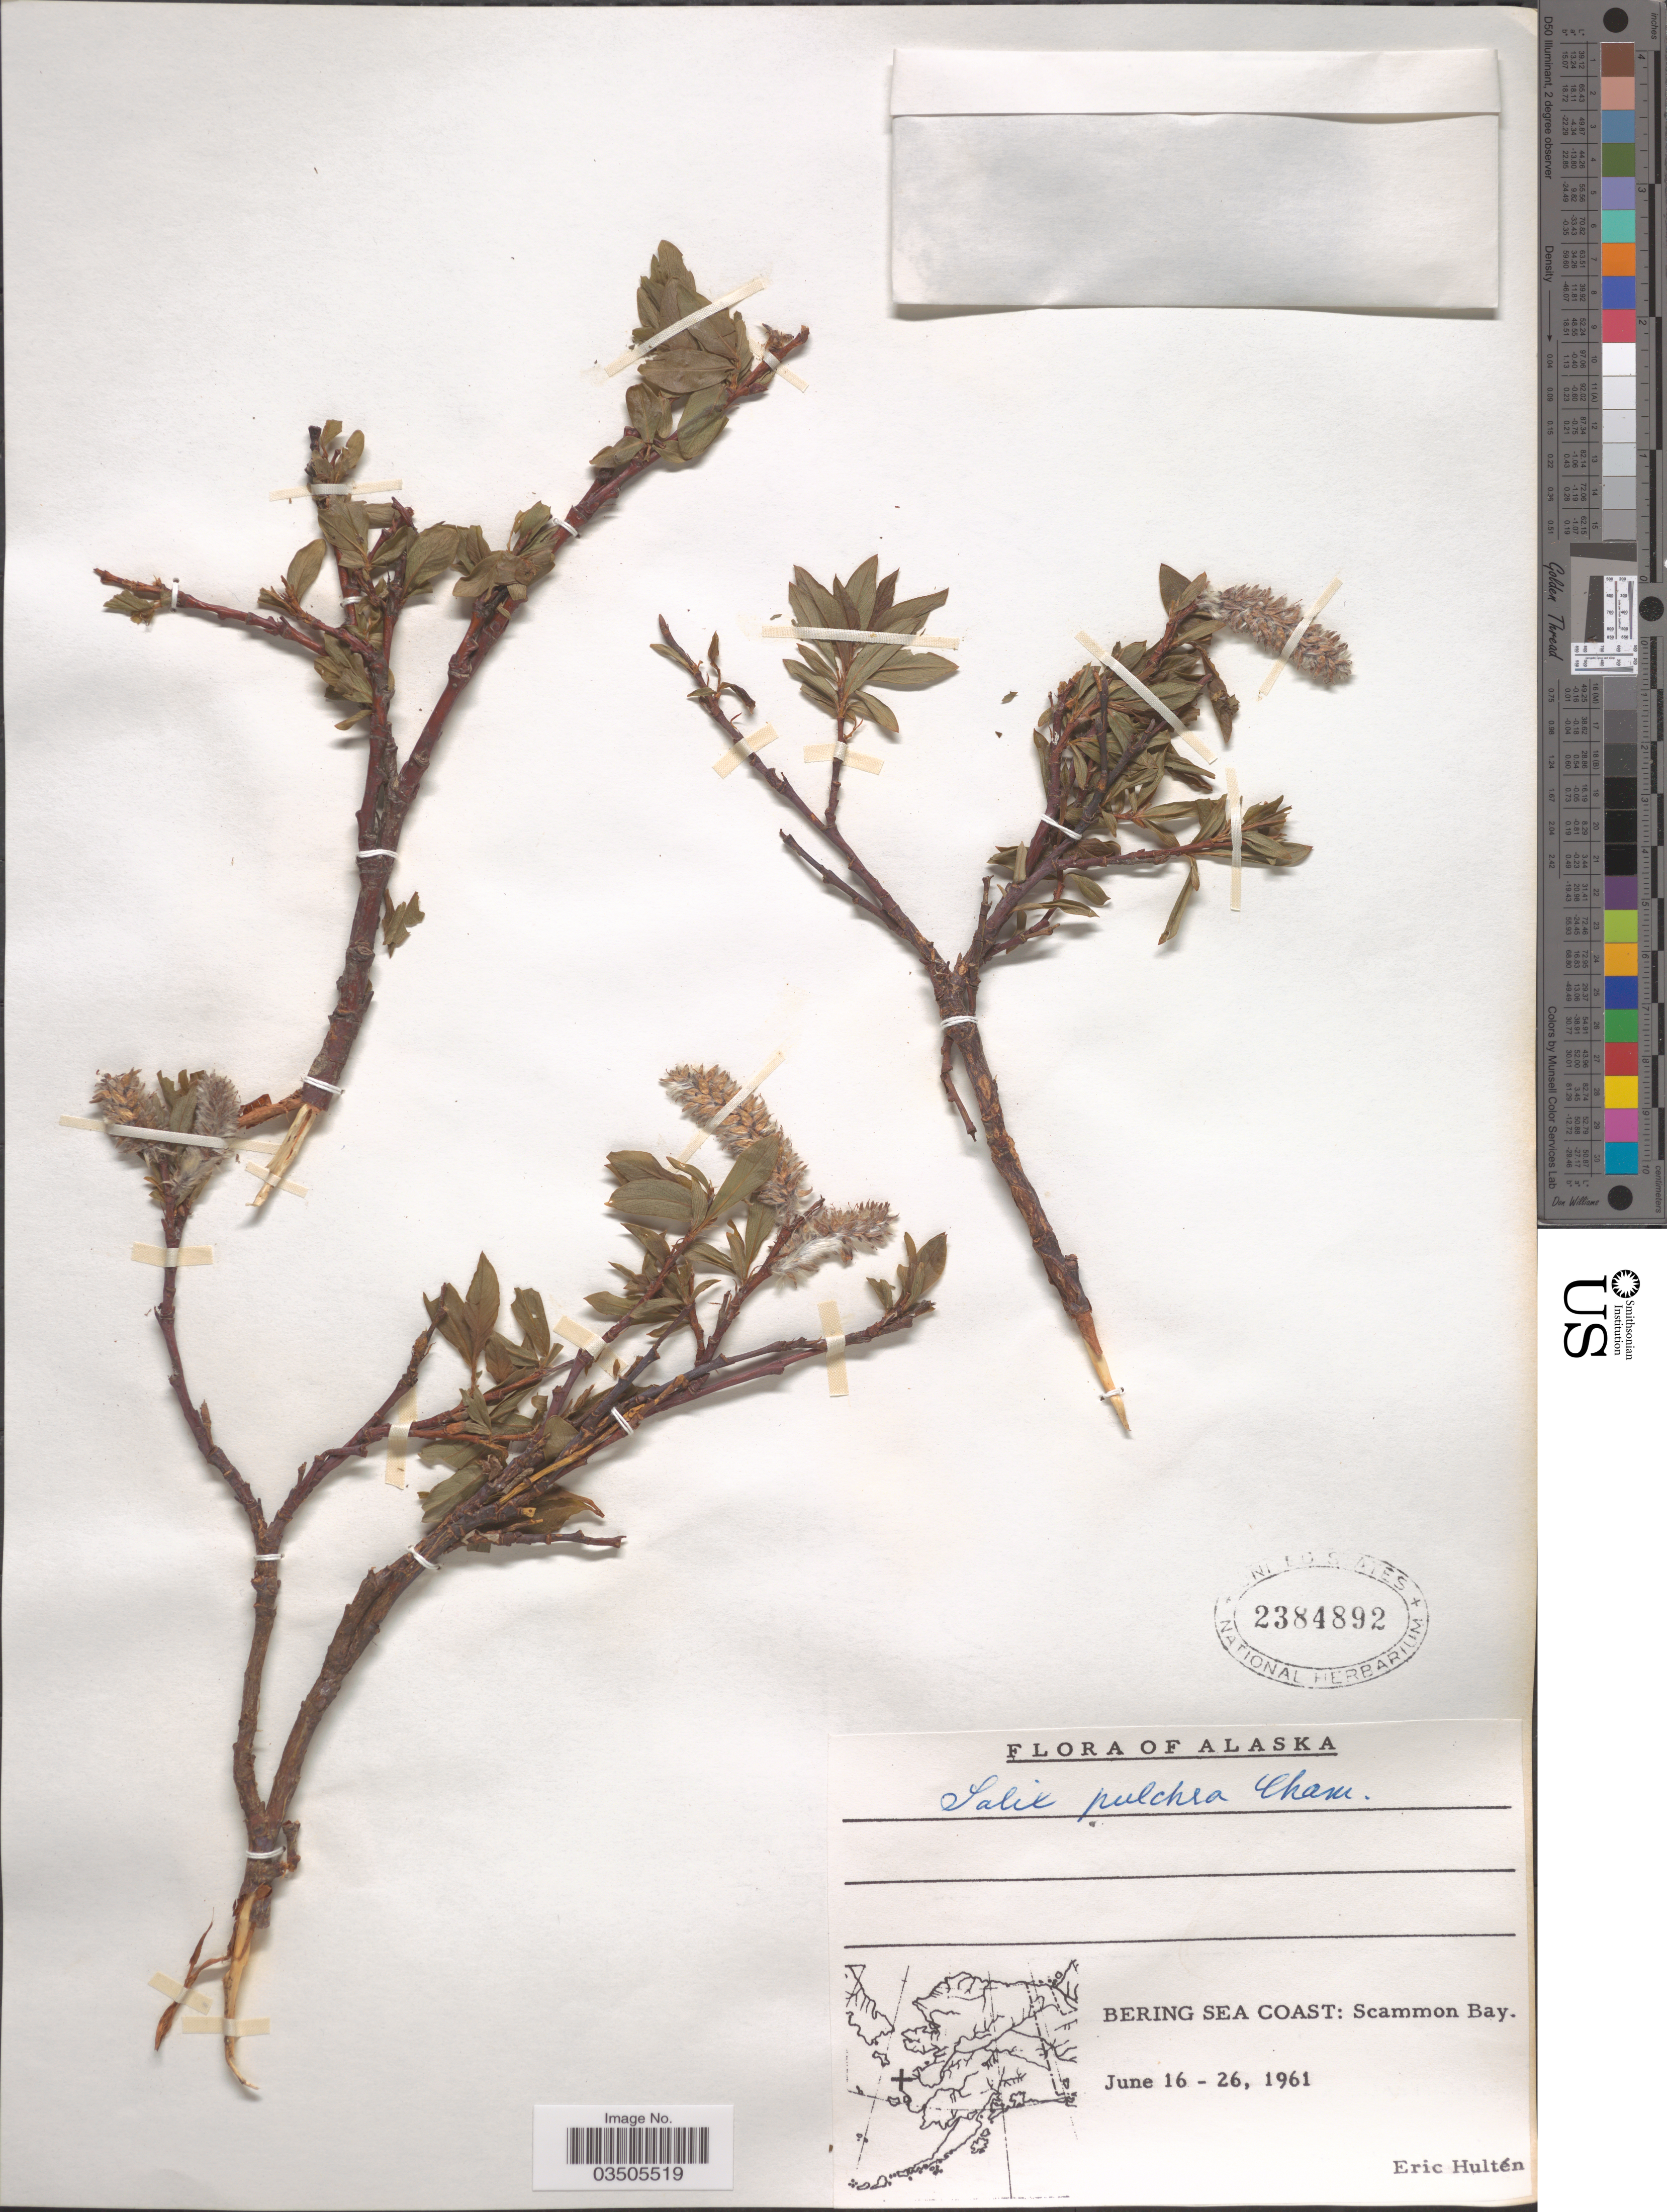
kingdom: Plantae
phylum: Tracheophyta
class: Magnoliopsida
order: Malpighiales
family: Salicaceae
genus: Salix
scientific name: Salix pulchra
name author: Cham.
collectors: E. G. Hultén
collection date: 1961-06-16/1961-06-26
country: United States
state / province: Alaska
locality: Bering Sea Coast: Scammon Bay.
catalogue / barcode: US 2384892